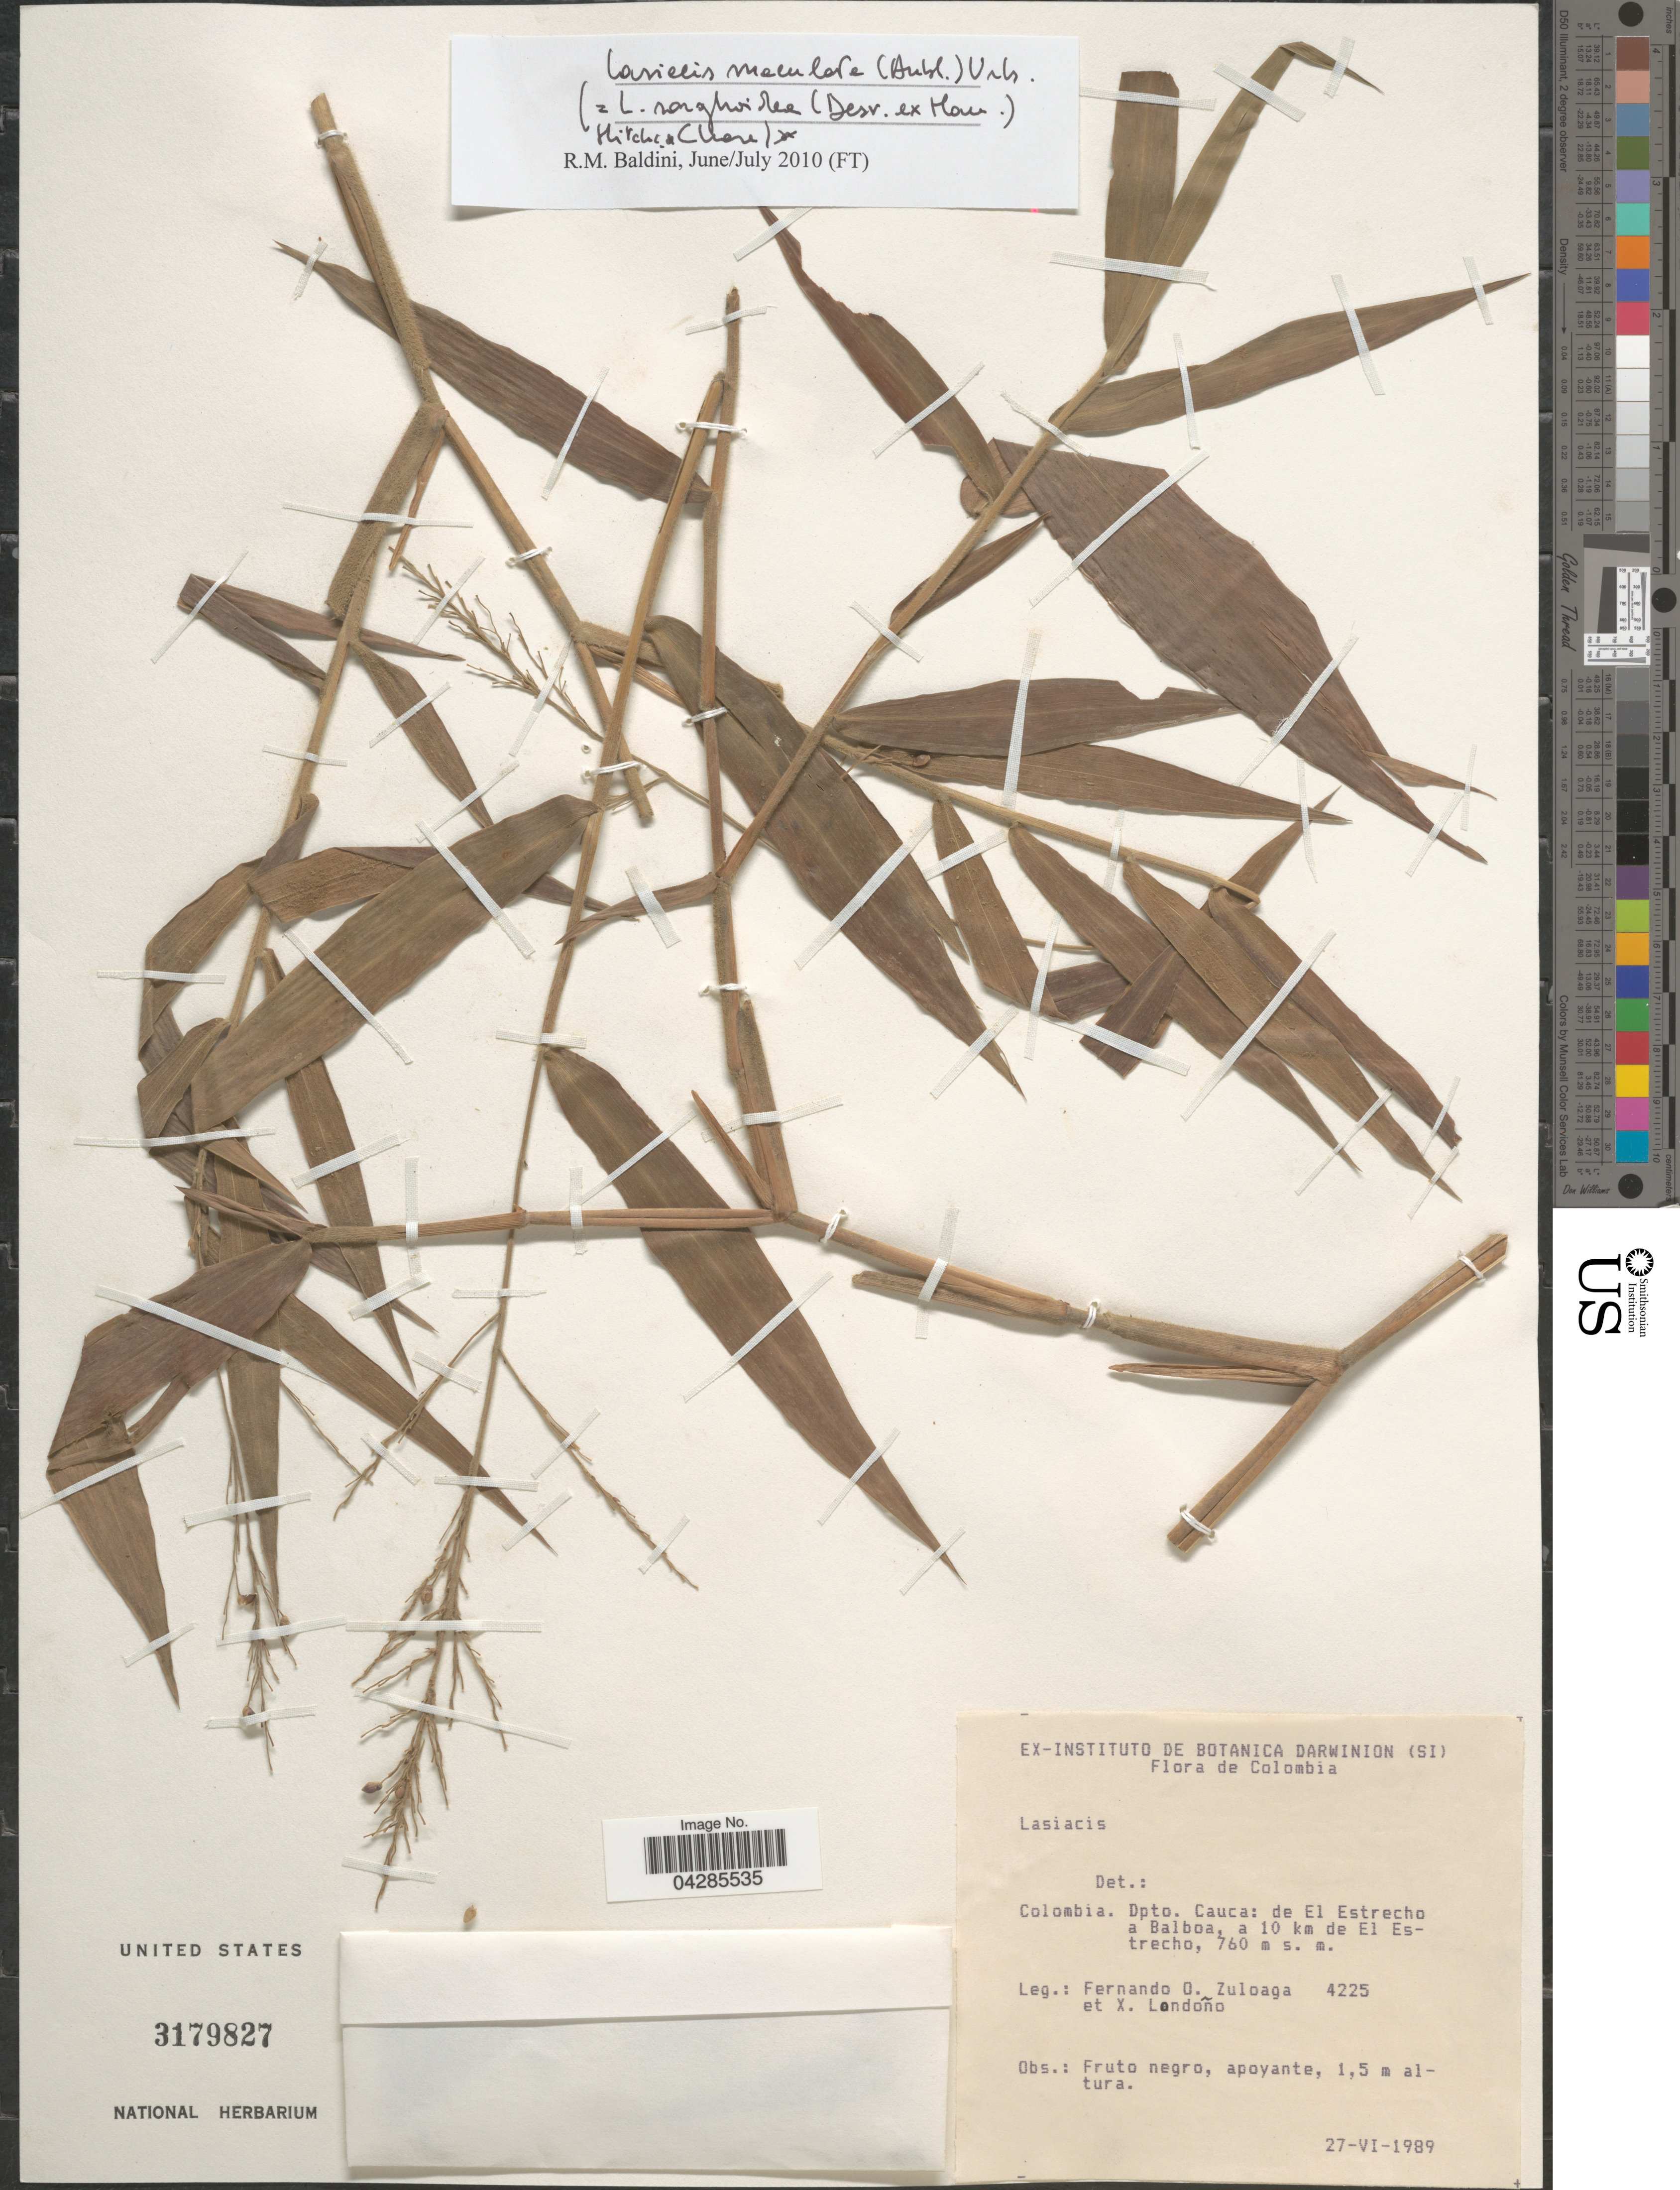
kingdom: Plantae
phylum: Tracheophyta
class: Liliopsida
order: Poales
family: Poaceae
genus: Lasiacis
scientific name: Lasiacis sorghoidea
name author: (Desv. ex Ham.) Hitchc. & Chase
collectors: F. O. Zuloaga & X. Londoño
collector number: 4225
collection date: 1989-06-27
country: Colombia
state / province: Cauca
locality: Dpto. Cauca: de El Estrecho a Balboa, a 10 km de El Estrecho.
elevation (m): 760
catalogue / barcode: US 3179827